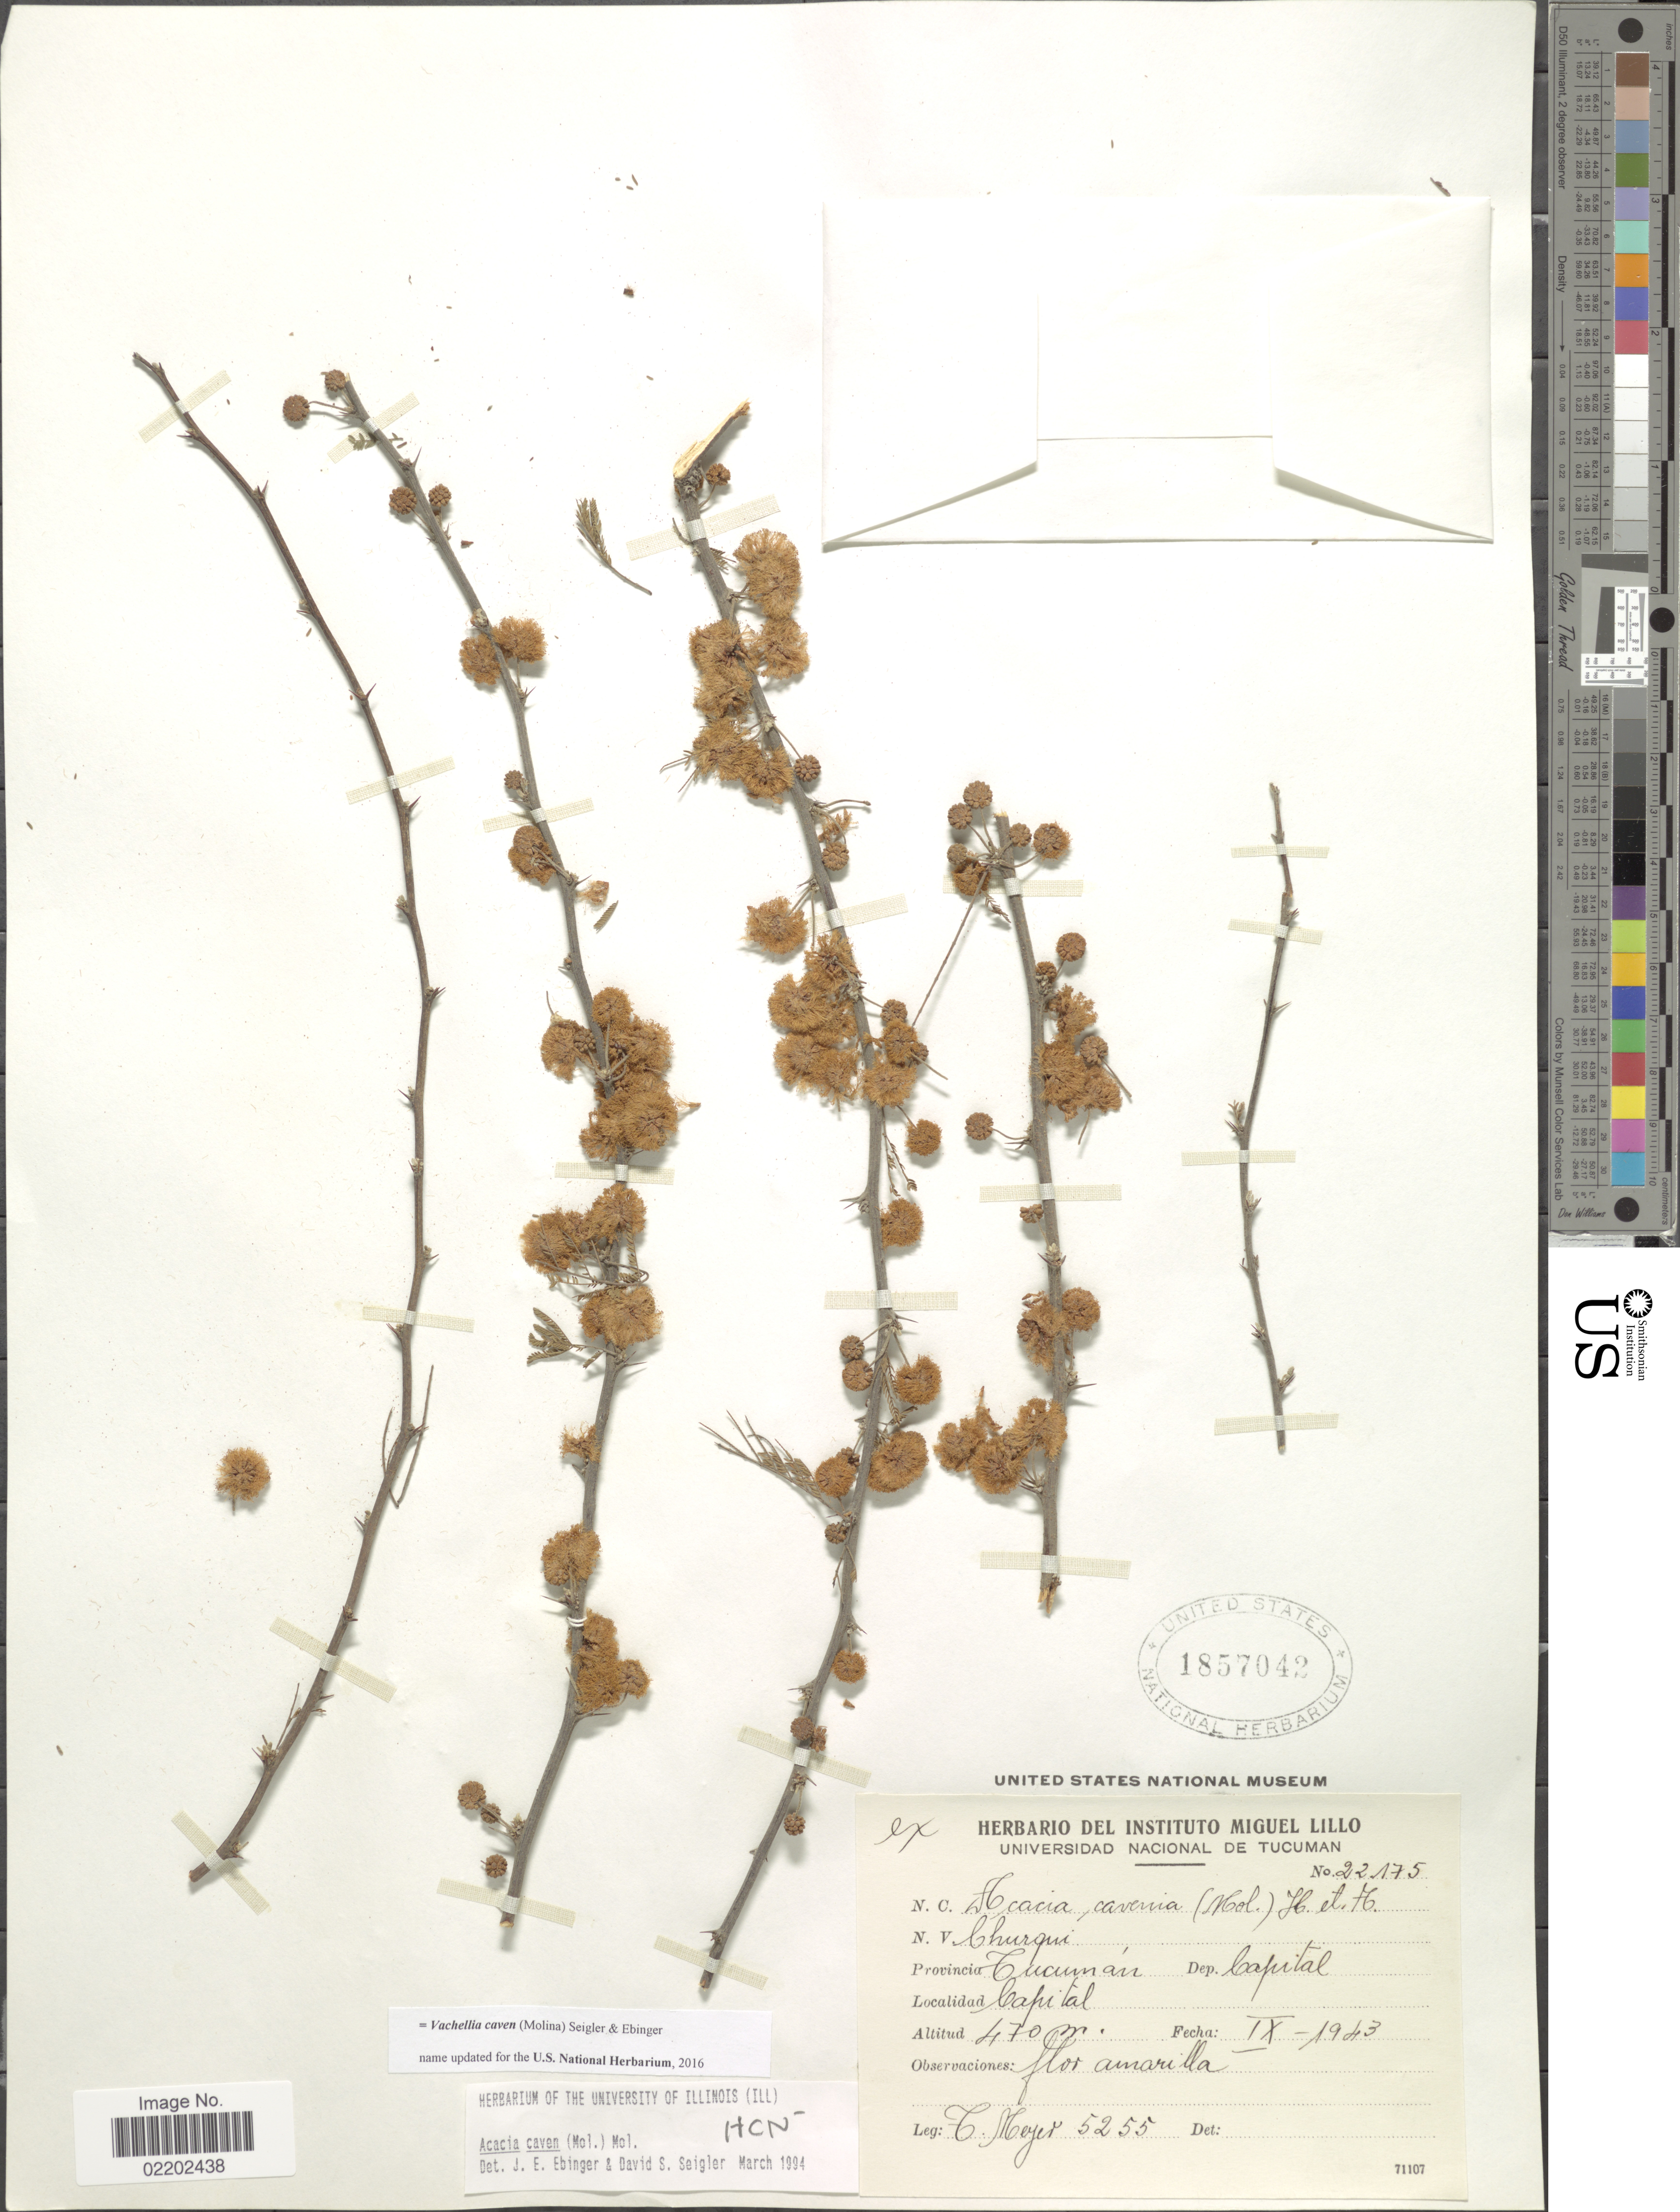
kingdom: Plantae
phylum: Tracheophyta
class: Magnoliopsida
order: Fabales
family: Fabaceae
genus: Vachellia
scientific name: Vachellia caven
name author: (Molina) Seigler & Ebinger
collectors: T. Meyer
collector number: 5255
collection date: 1943-09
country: Argentina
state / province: Tucuman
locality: Dep. Capital, Capital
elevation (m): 470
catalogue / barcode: US 1857042